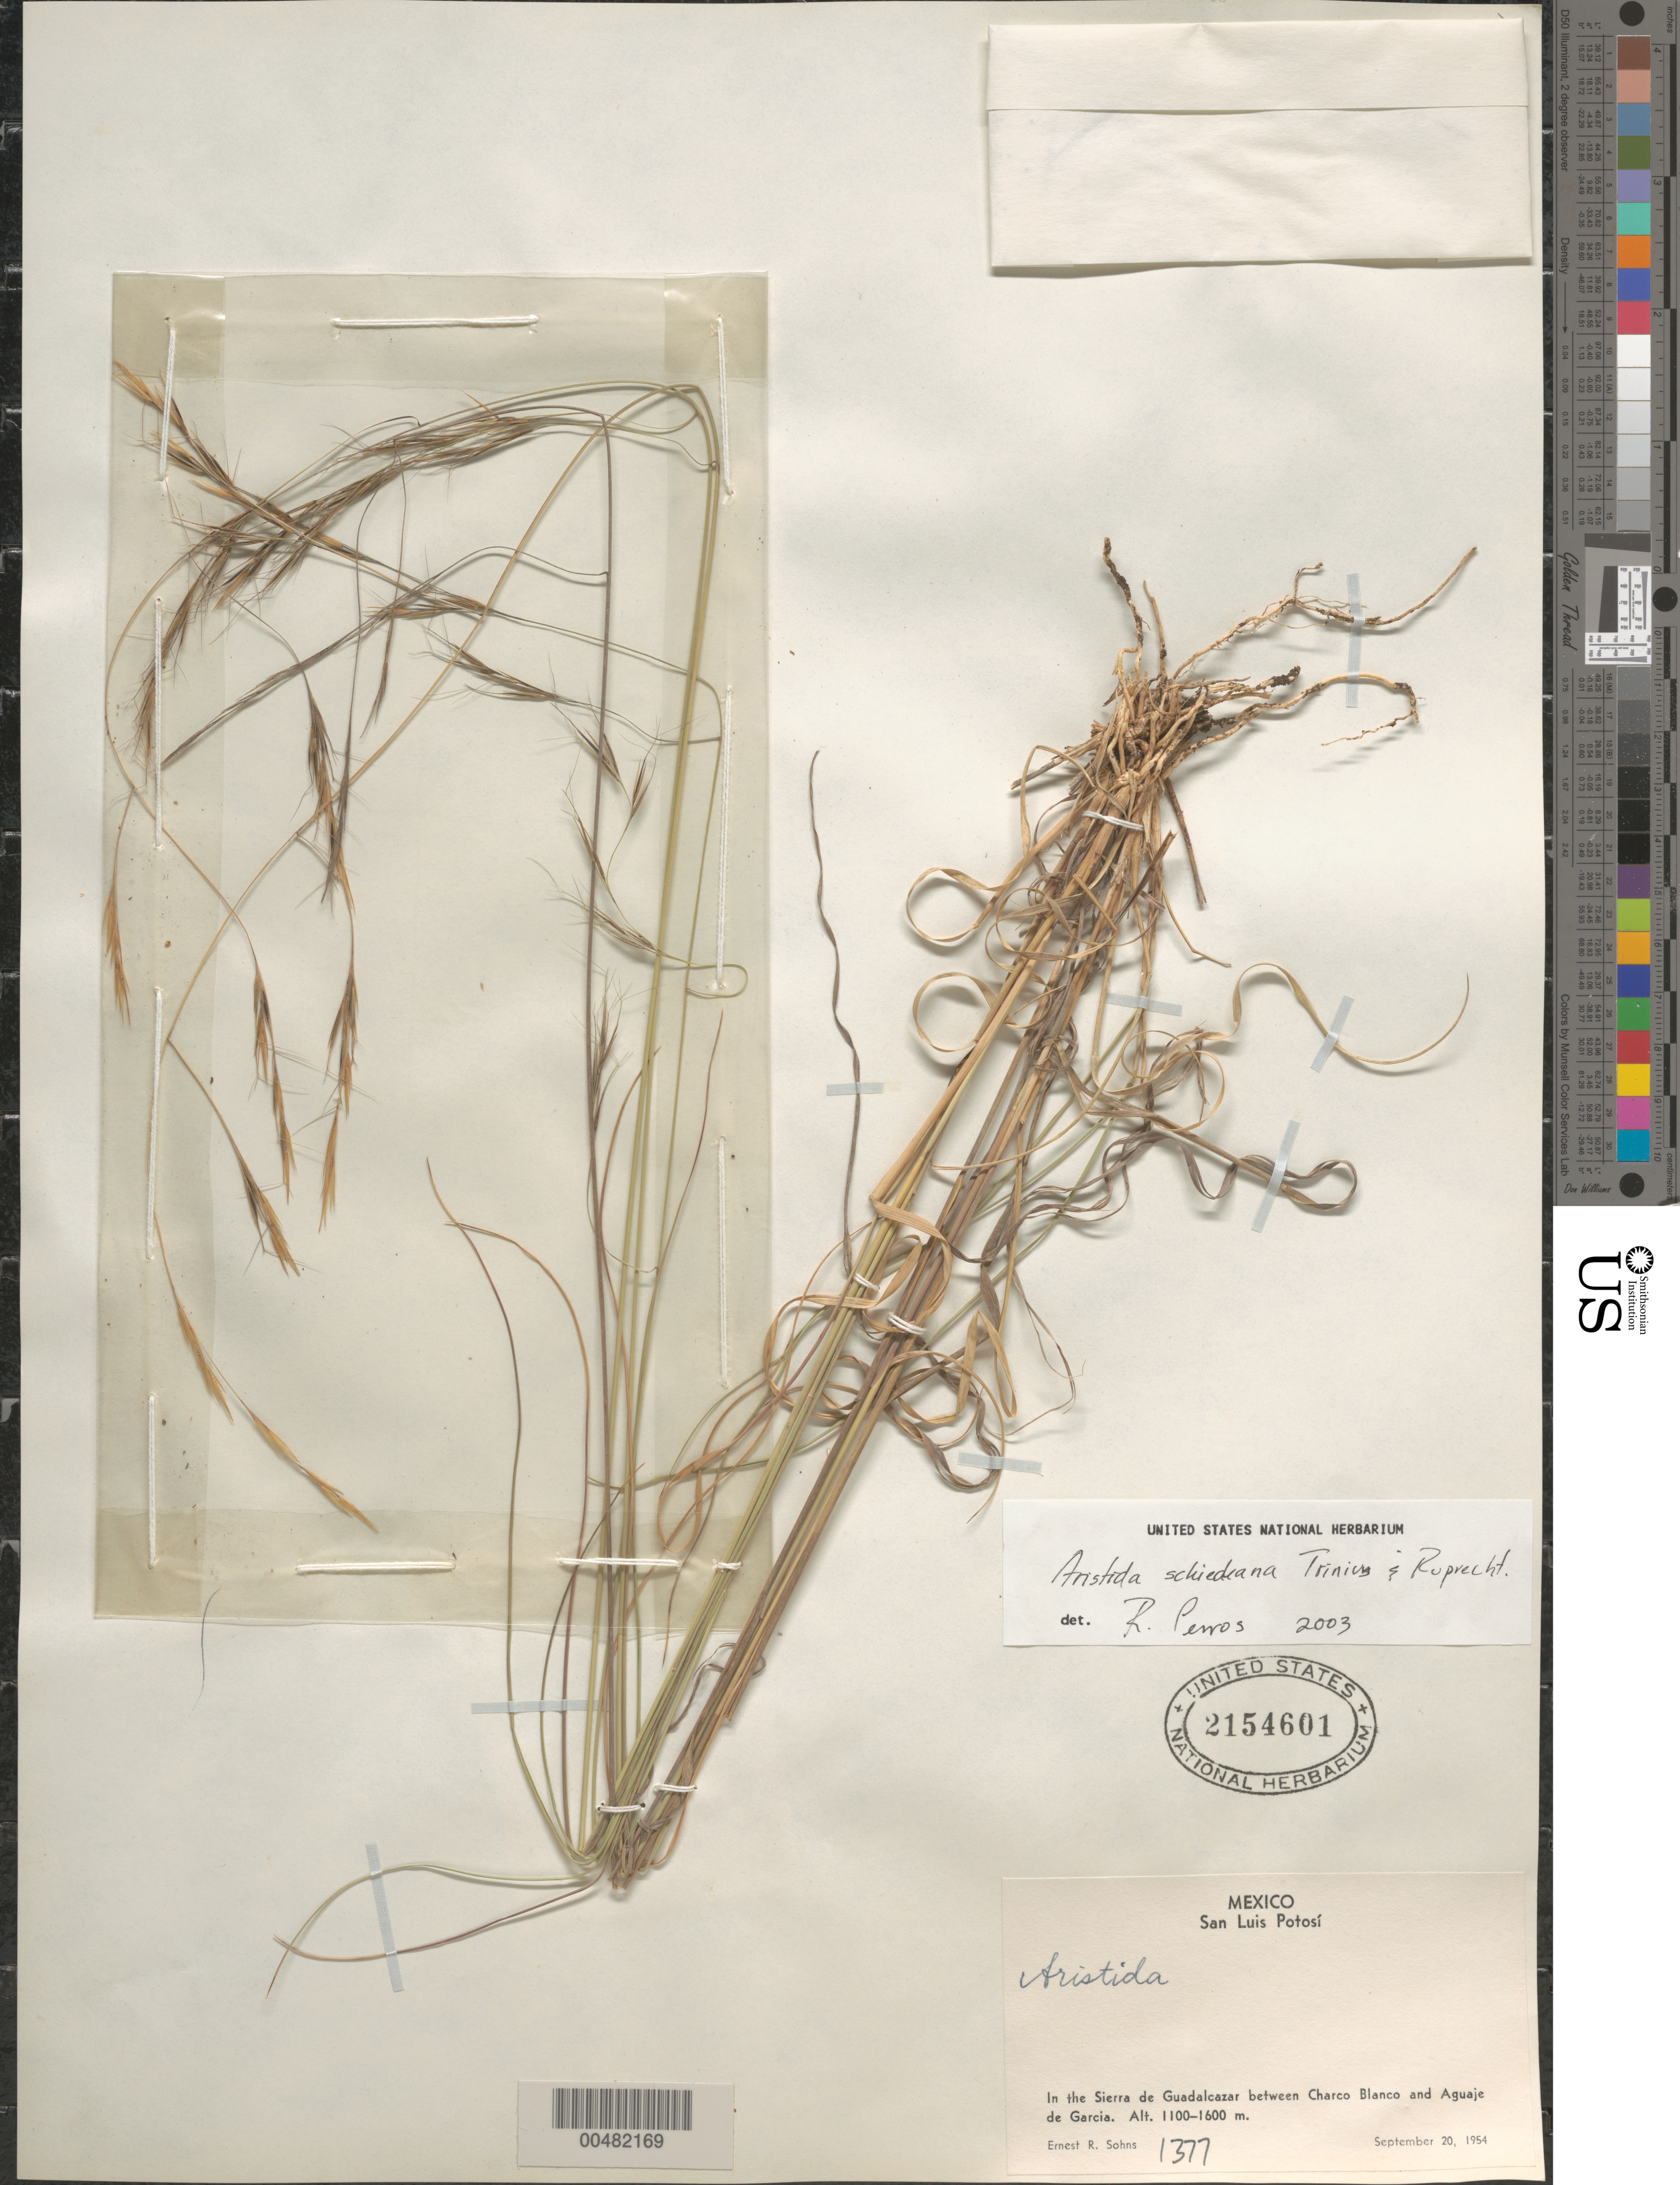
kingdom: Plantae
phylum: Tracheophyta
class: Liliopsida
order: Poales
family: Poaceae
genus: Aristida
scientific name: Aristida schiedeana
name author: Trin. & Rupr.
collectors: E. R. Sohns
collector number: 1377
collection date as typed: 20 Sep 1954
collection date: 1954-09-20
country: Mexico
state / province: San Luis Potosi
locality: In the Sierra de Guadalcazar between Charco Blanco and Aguaje de Garcia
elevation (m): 1100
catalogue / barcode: US 2154601